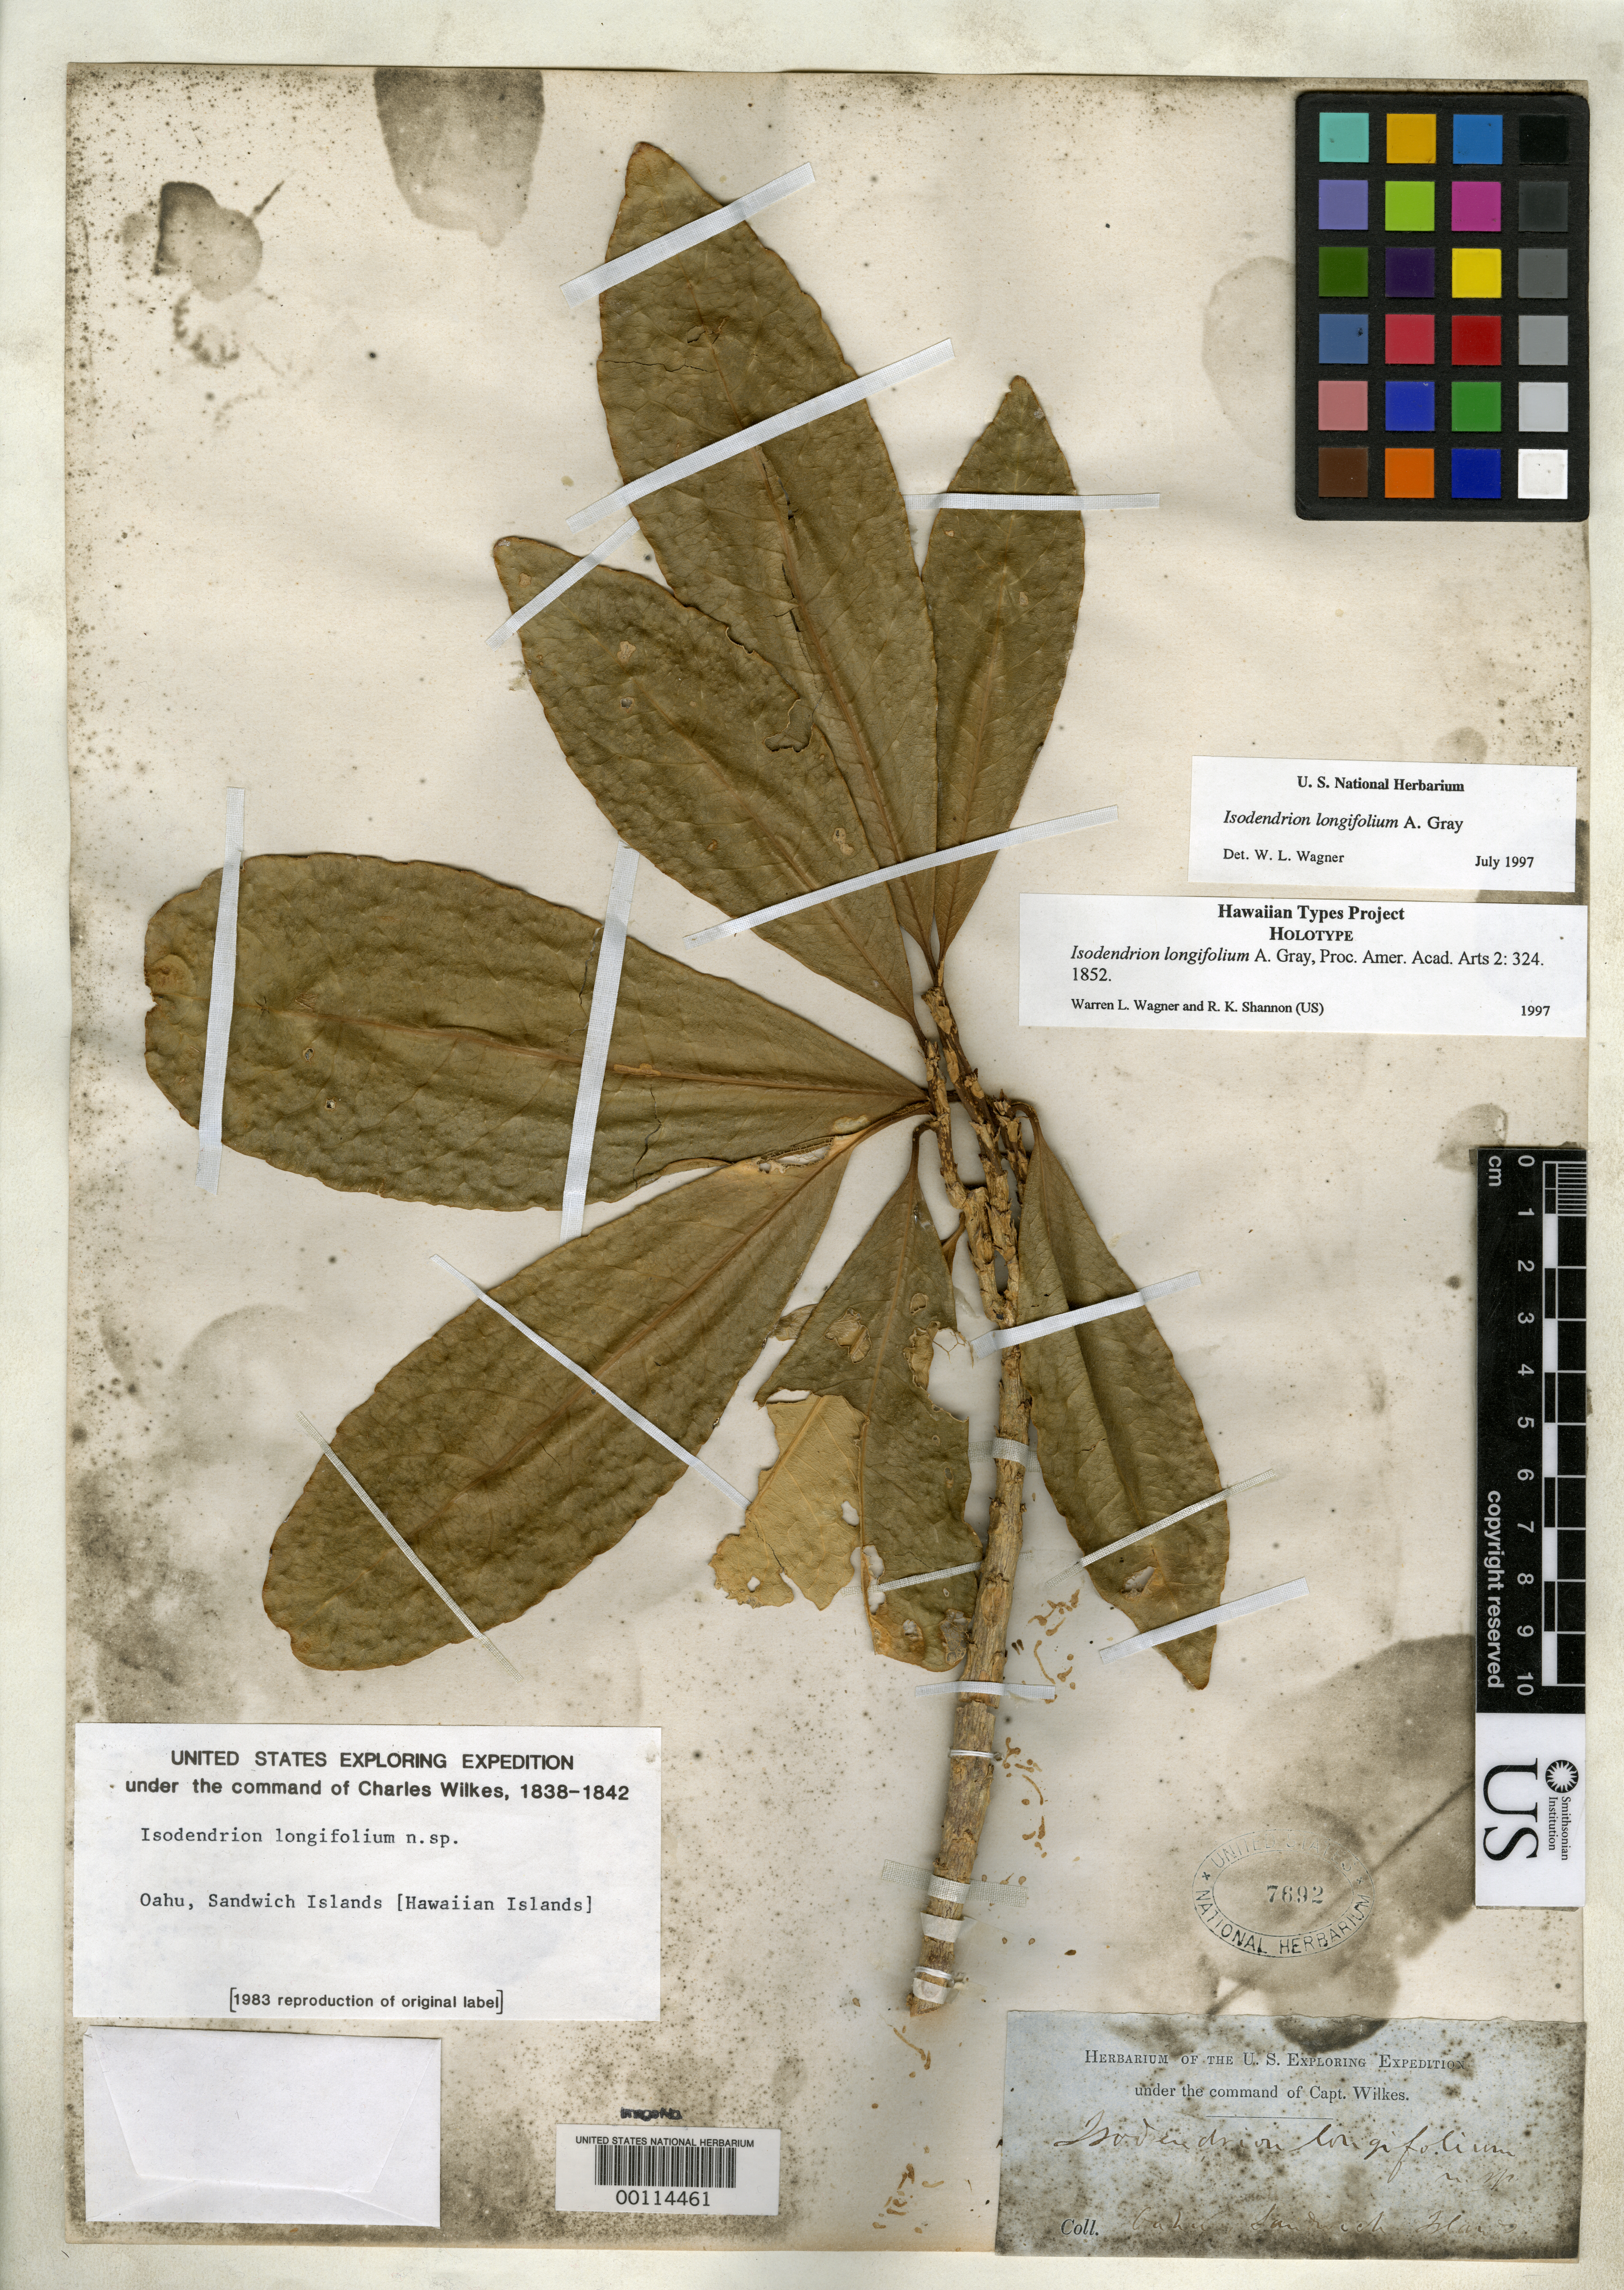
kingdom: Plantae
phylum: Tracheophyta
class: Magnoliopsida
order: Malpighiales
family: Violaceae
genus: Isodendrion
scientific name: Isodendrion longifolium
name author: A. Gray in Wilkes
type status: Holotype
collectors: Wilkes Explor. Exped.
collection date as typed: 1838 to -- --- 1842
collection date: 1838/1842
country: United States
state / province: Hawaii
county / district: Honolulu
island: Oahu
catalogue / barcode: US 7692